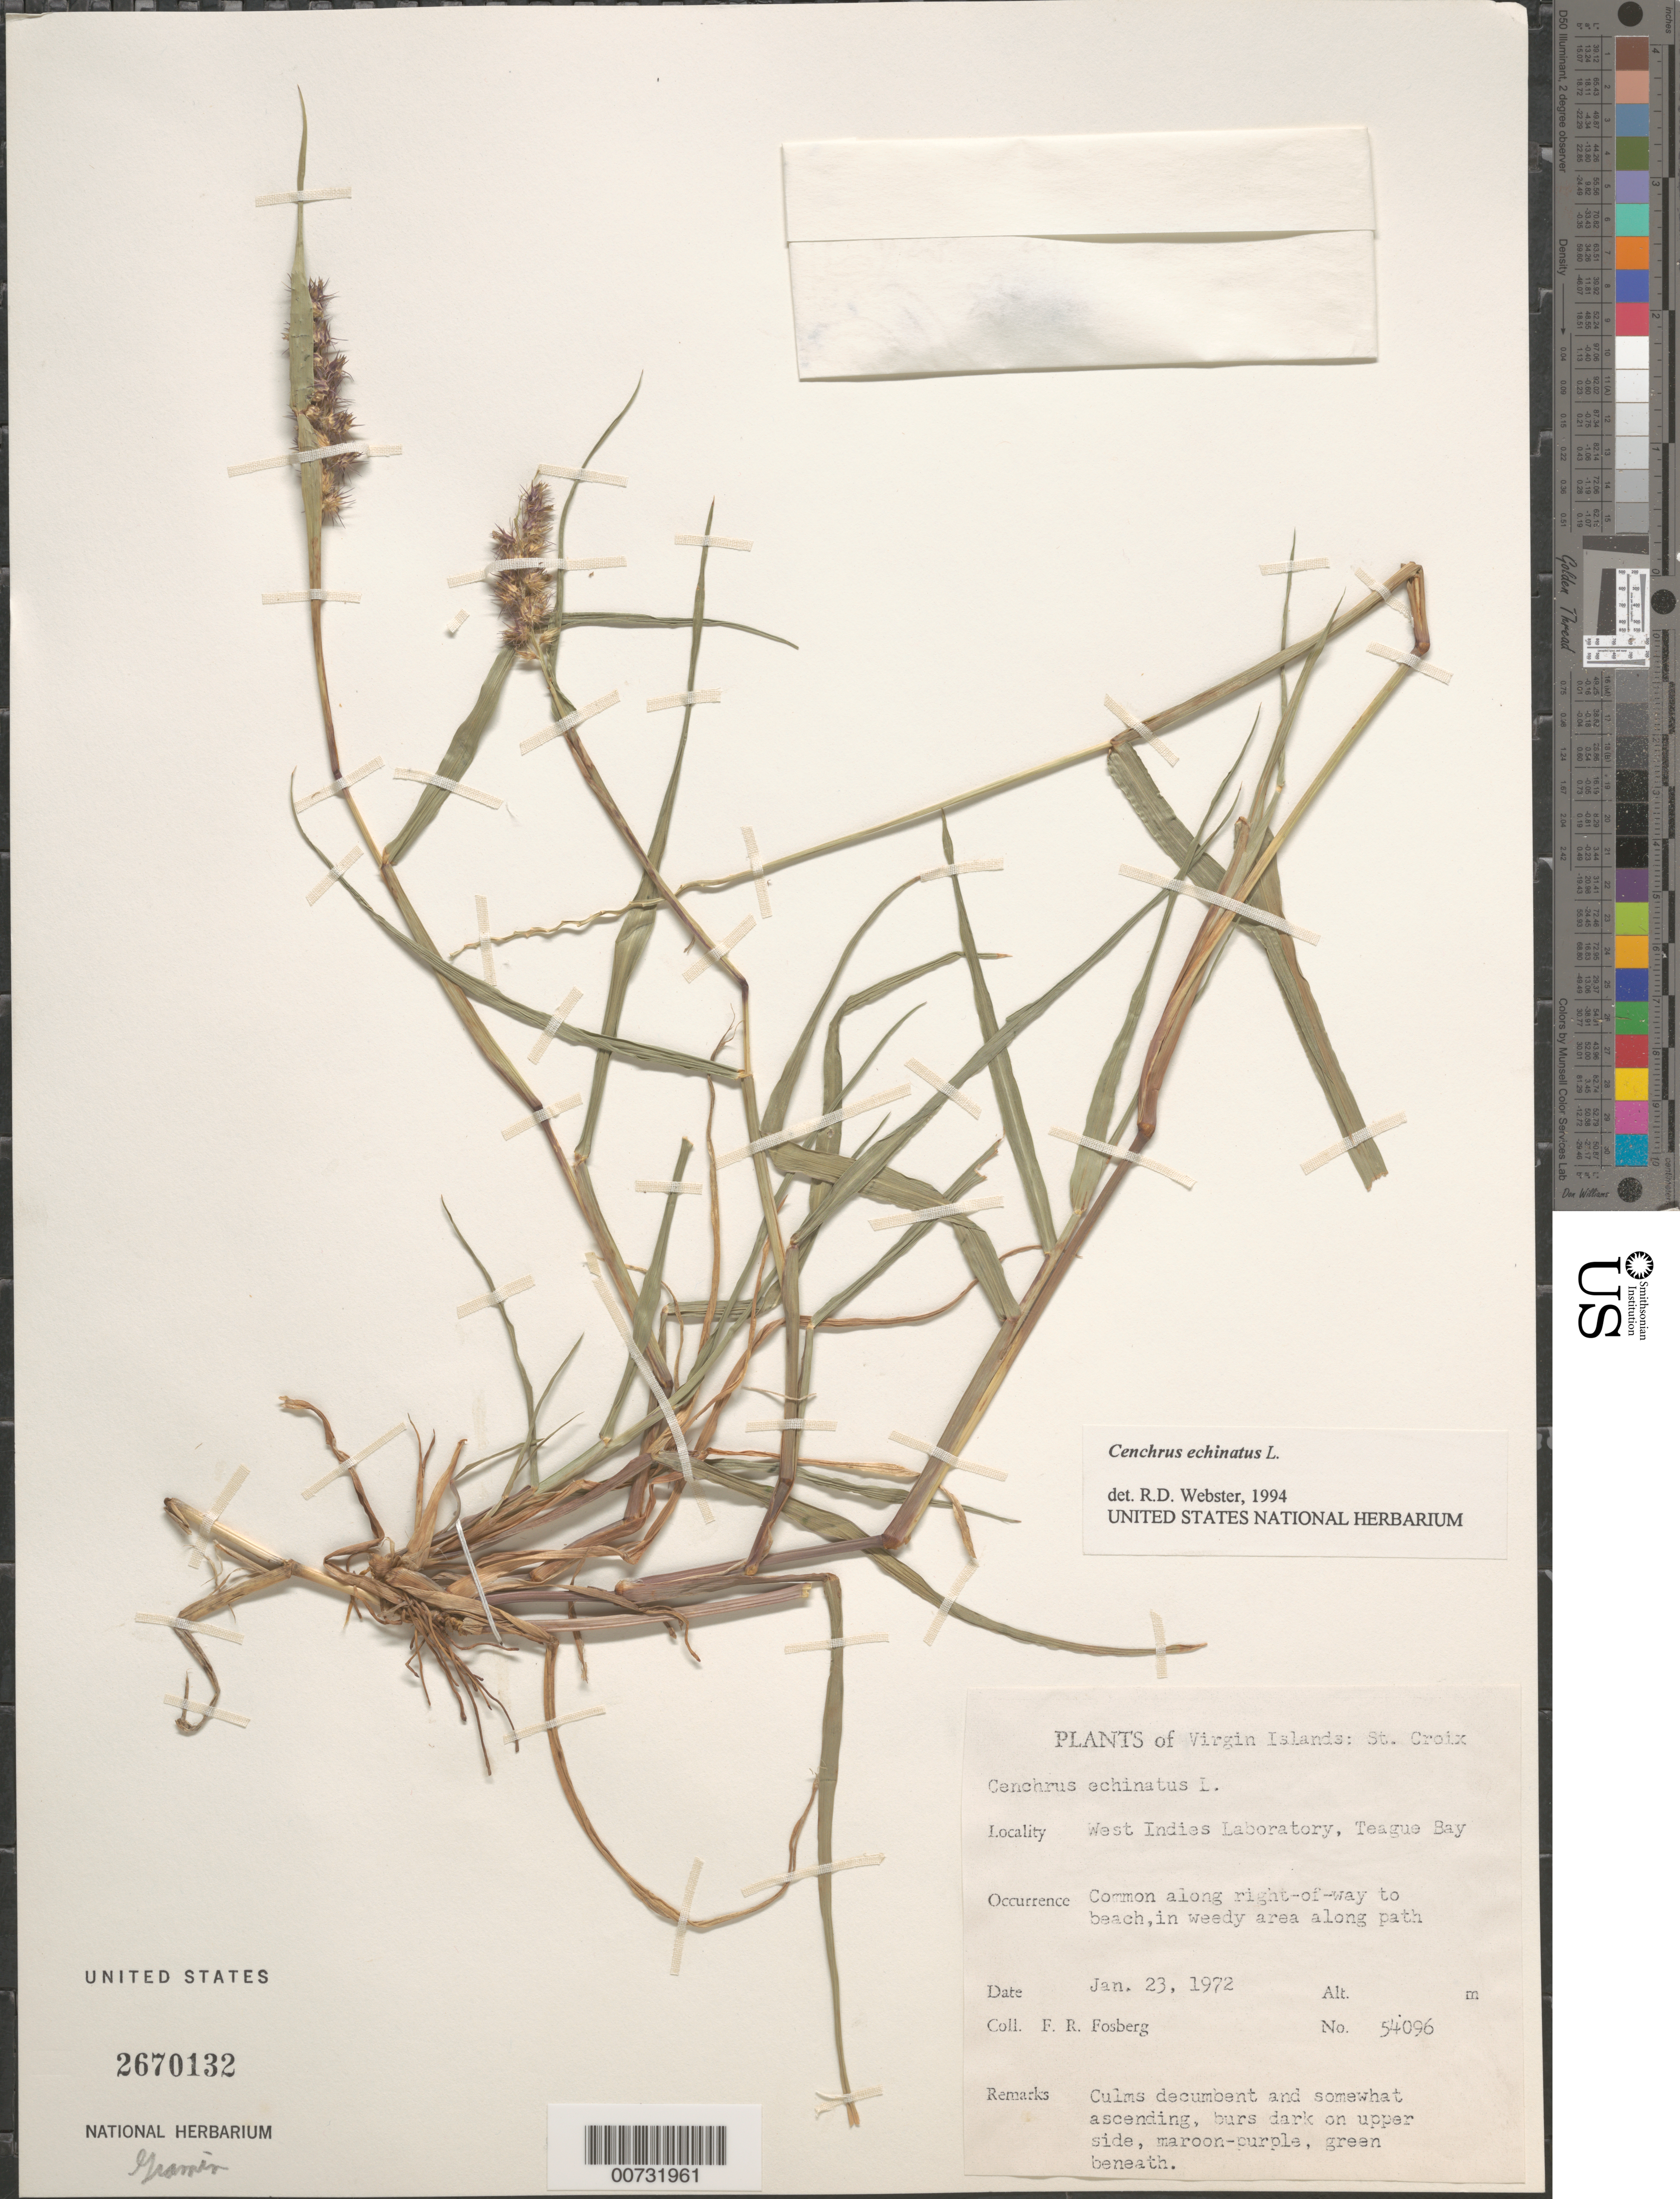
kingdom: Plantae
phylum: Tracheophyta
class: Liliopsida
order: Poales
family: Poaceae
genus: Cenchrus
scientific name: Cenchrus echinatus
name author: L.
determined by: Webster, Robert D.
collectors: F. R. Fosberg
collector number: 54096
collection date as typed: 23 Jan 1972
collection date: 1972-01-23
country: U.S. Virgin Islands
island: St. Croix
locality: St. Croix; West Indies Laboratory, Teague Bay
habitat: Along right-of-way to beach, in weedy area along path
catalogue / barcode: US 2670132